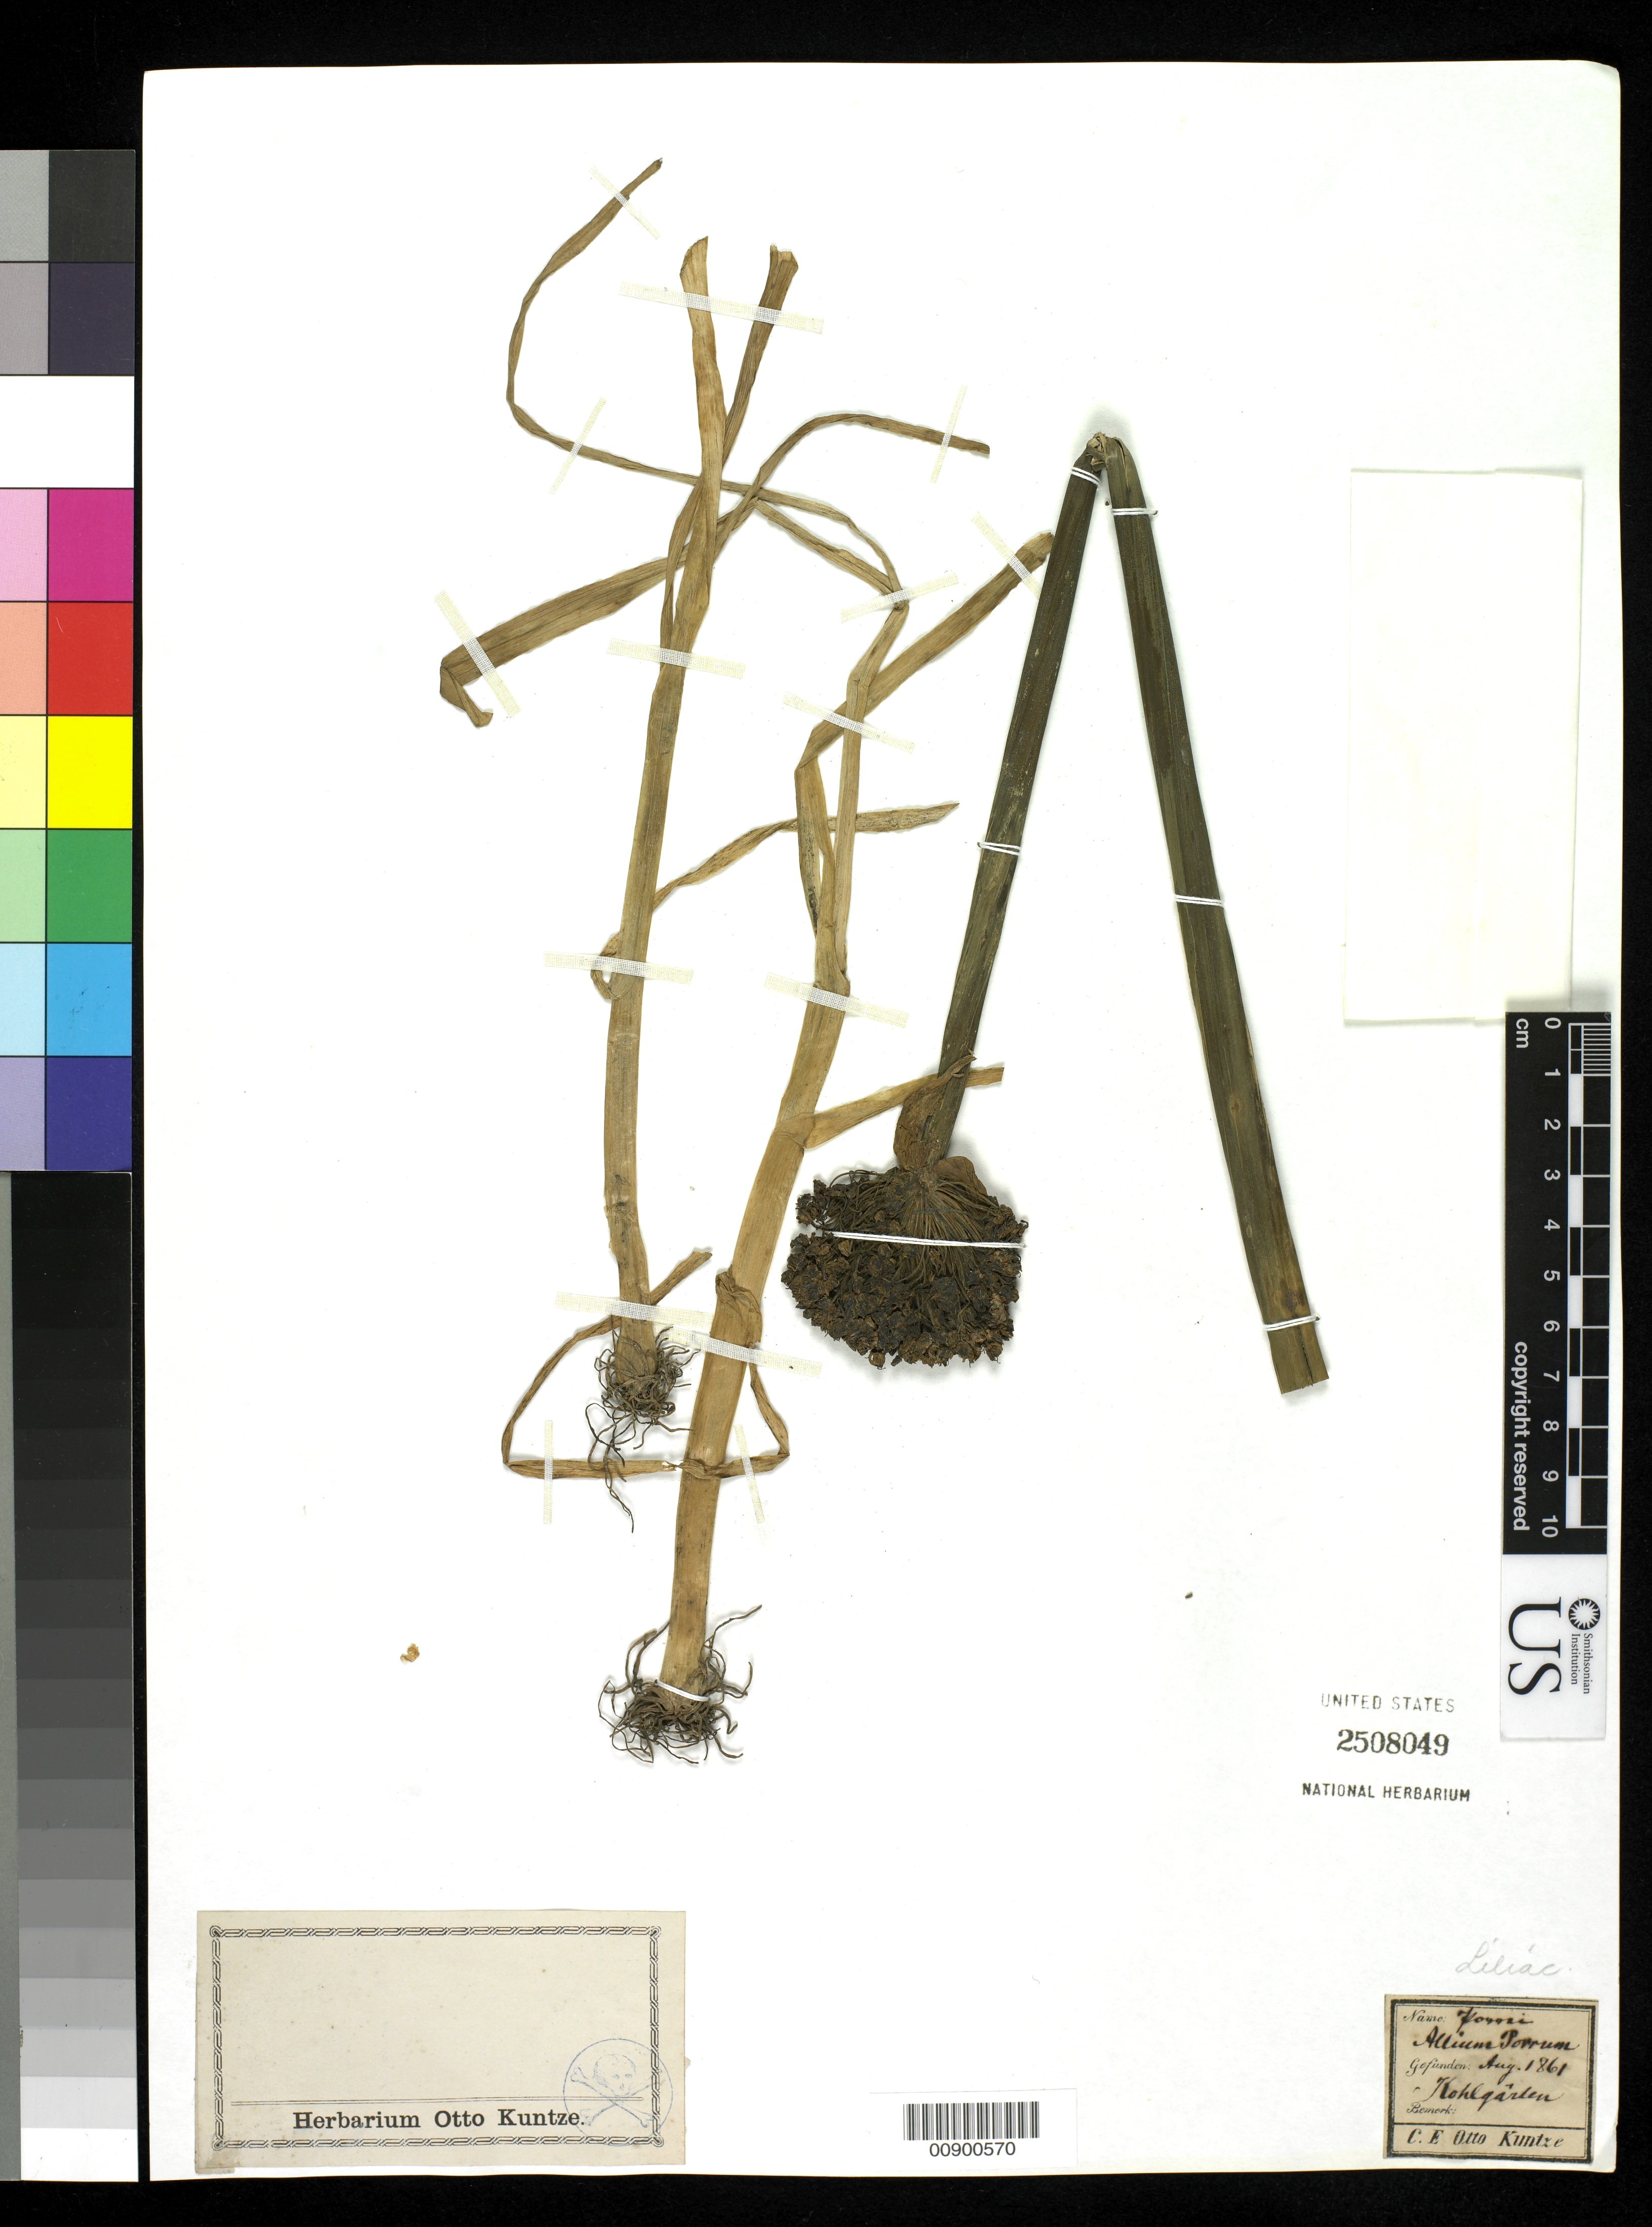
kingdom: Plantae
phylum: Tracheophyta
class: Liliopsida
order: Asparagales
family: Amaryllidaceae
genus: Allium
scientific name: Allium porrum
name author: L.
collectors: C.E.O. Kuntze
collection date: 1861-08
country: Germany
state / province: Hamburg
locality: Kohlgarten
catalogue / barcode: US 2508049